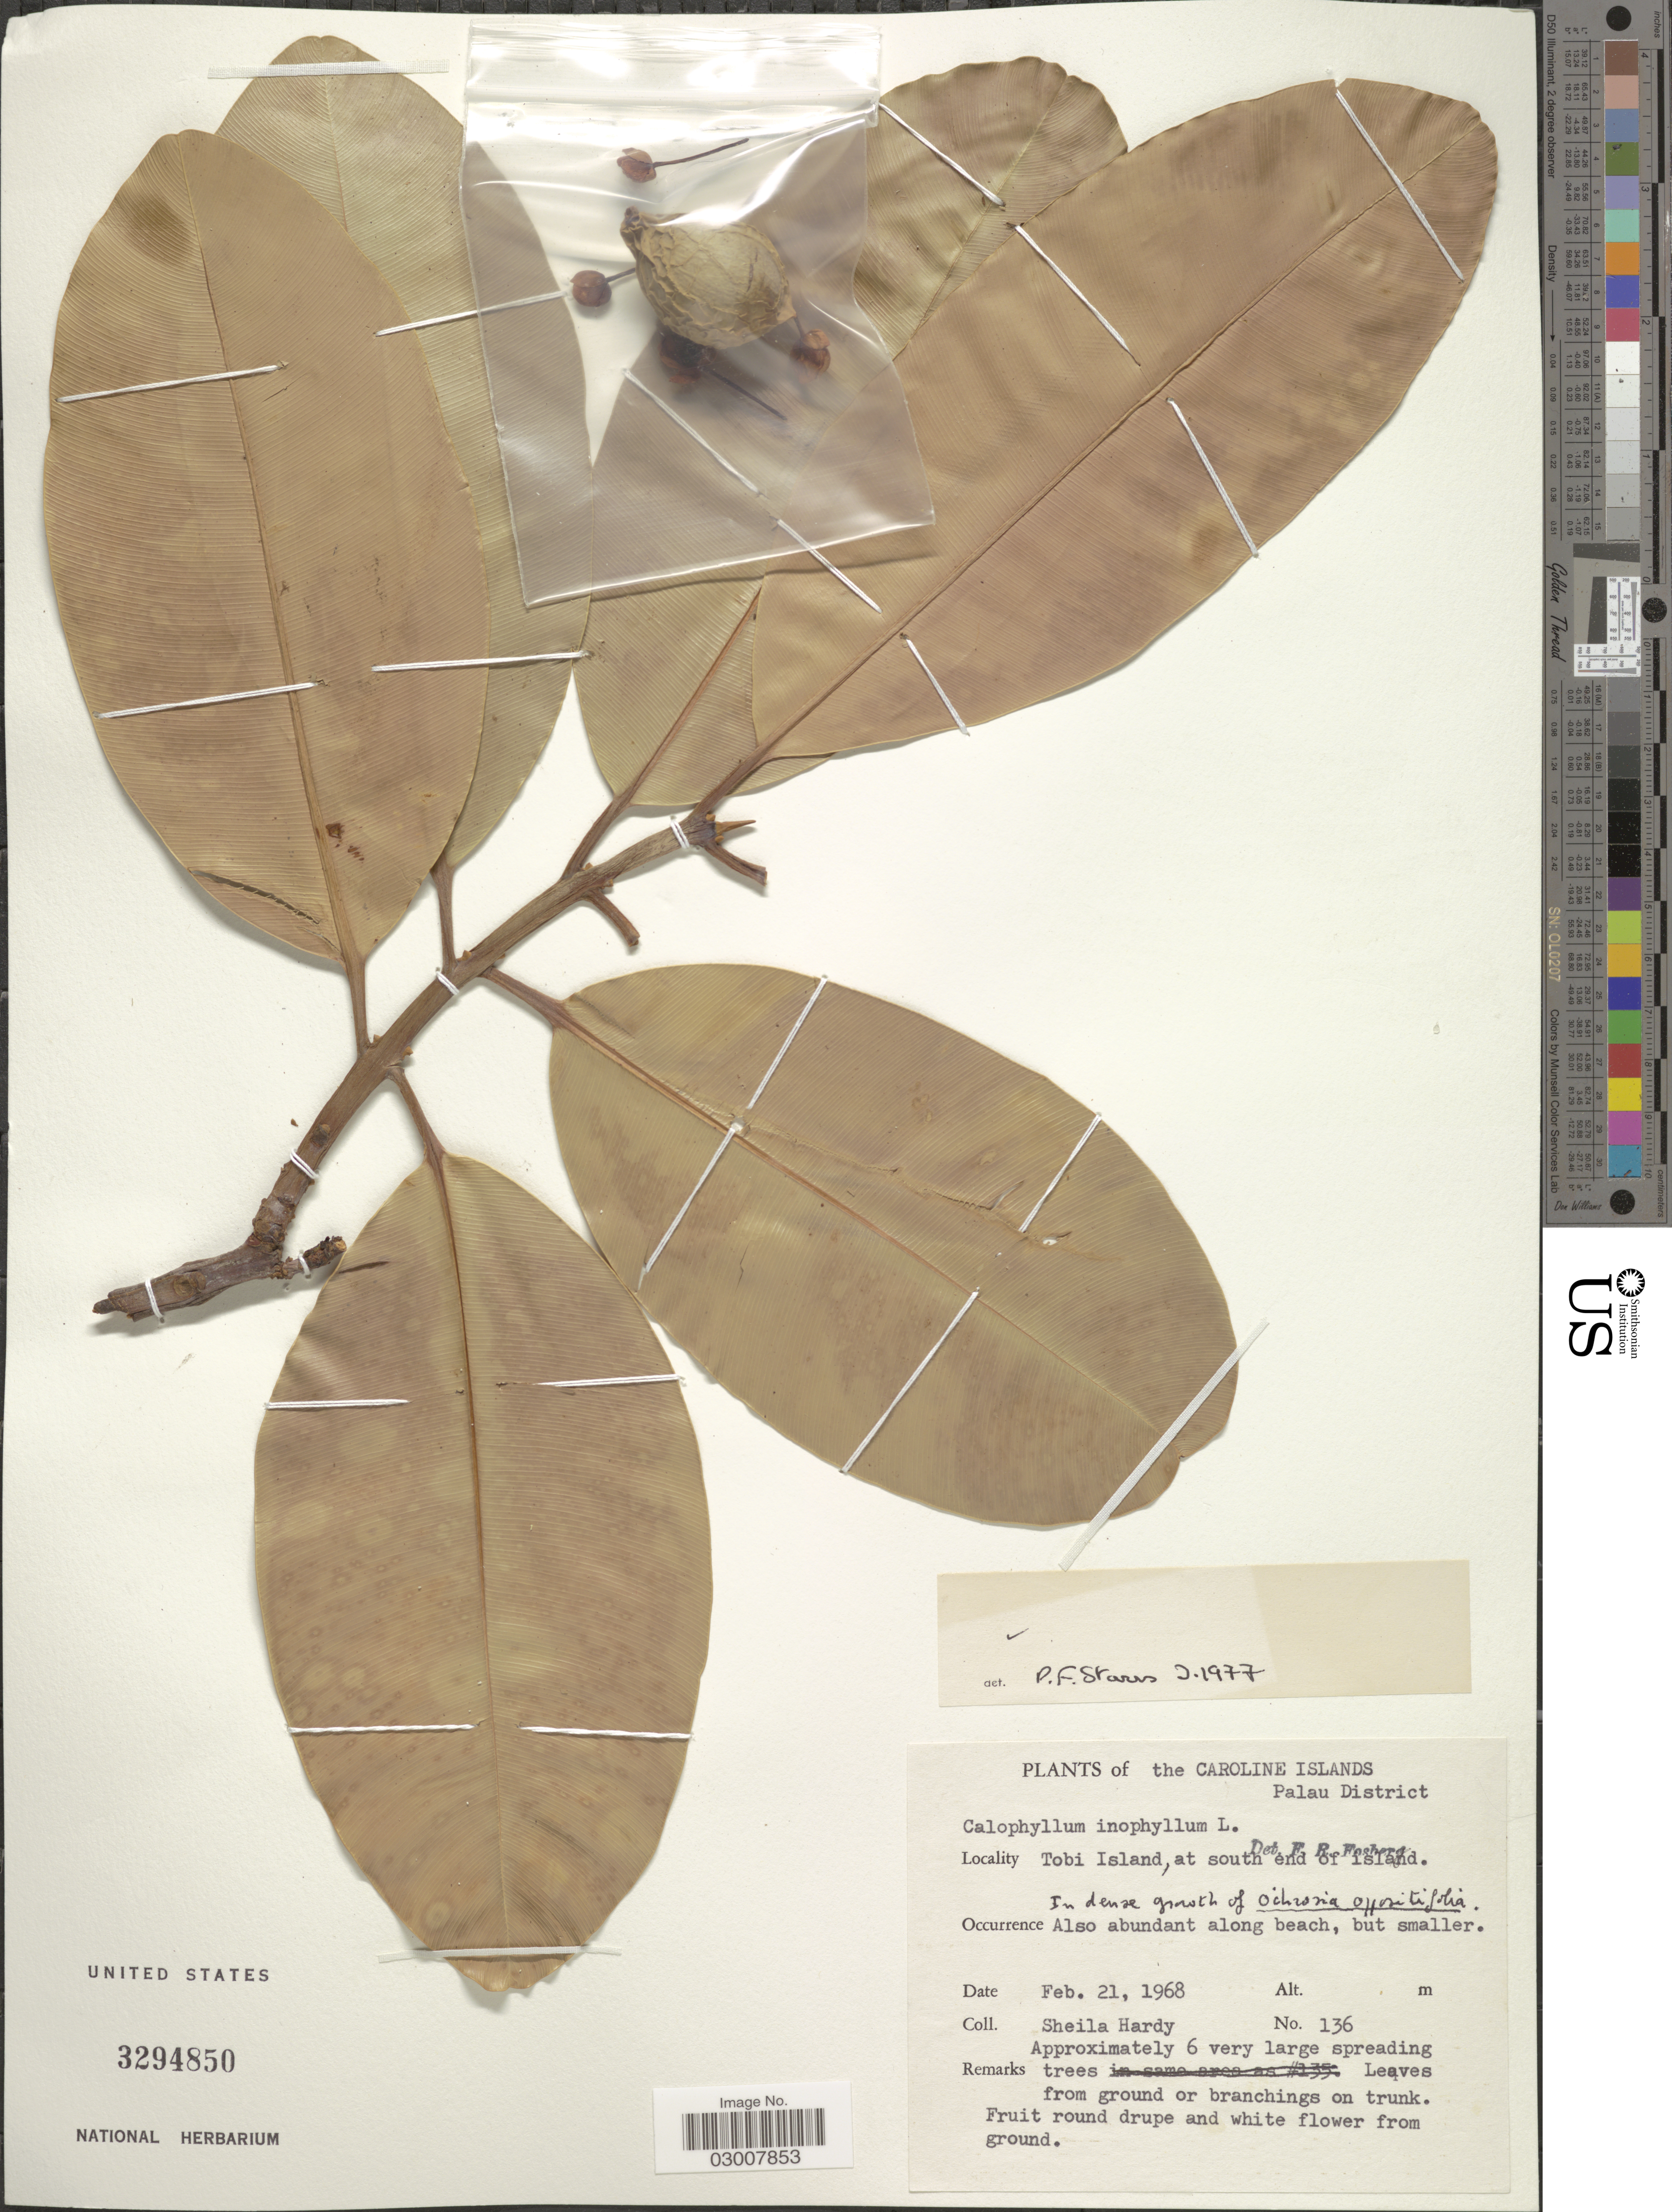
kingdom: Plantae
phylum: Tracheophyta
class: Magnoliopsida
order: Malpighiales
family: Calophyllaceae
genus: Calophyllum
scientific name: Calophyllum inophyllum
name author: L.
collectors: S. Hardy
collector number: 136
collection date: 1968-02-21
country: Palau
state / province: Belau Outliers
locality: The Caroline Islands, Palau District. Tobi Island, at south end of island.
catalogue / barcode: US 3294850